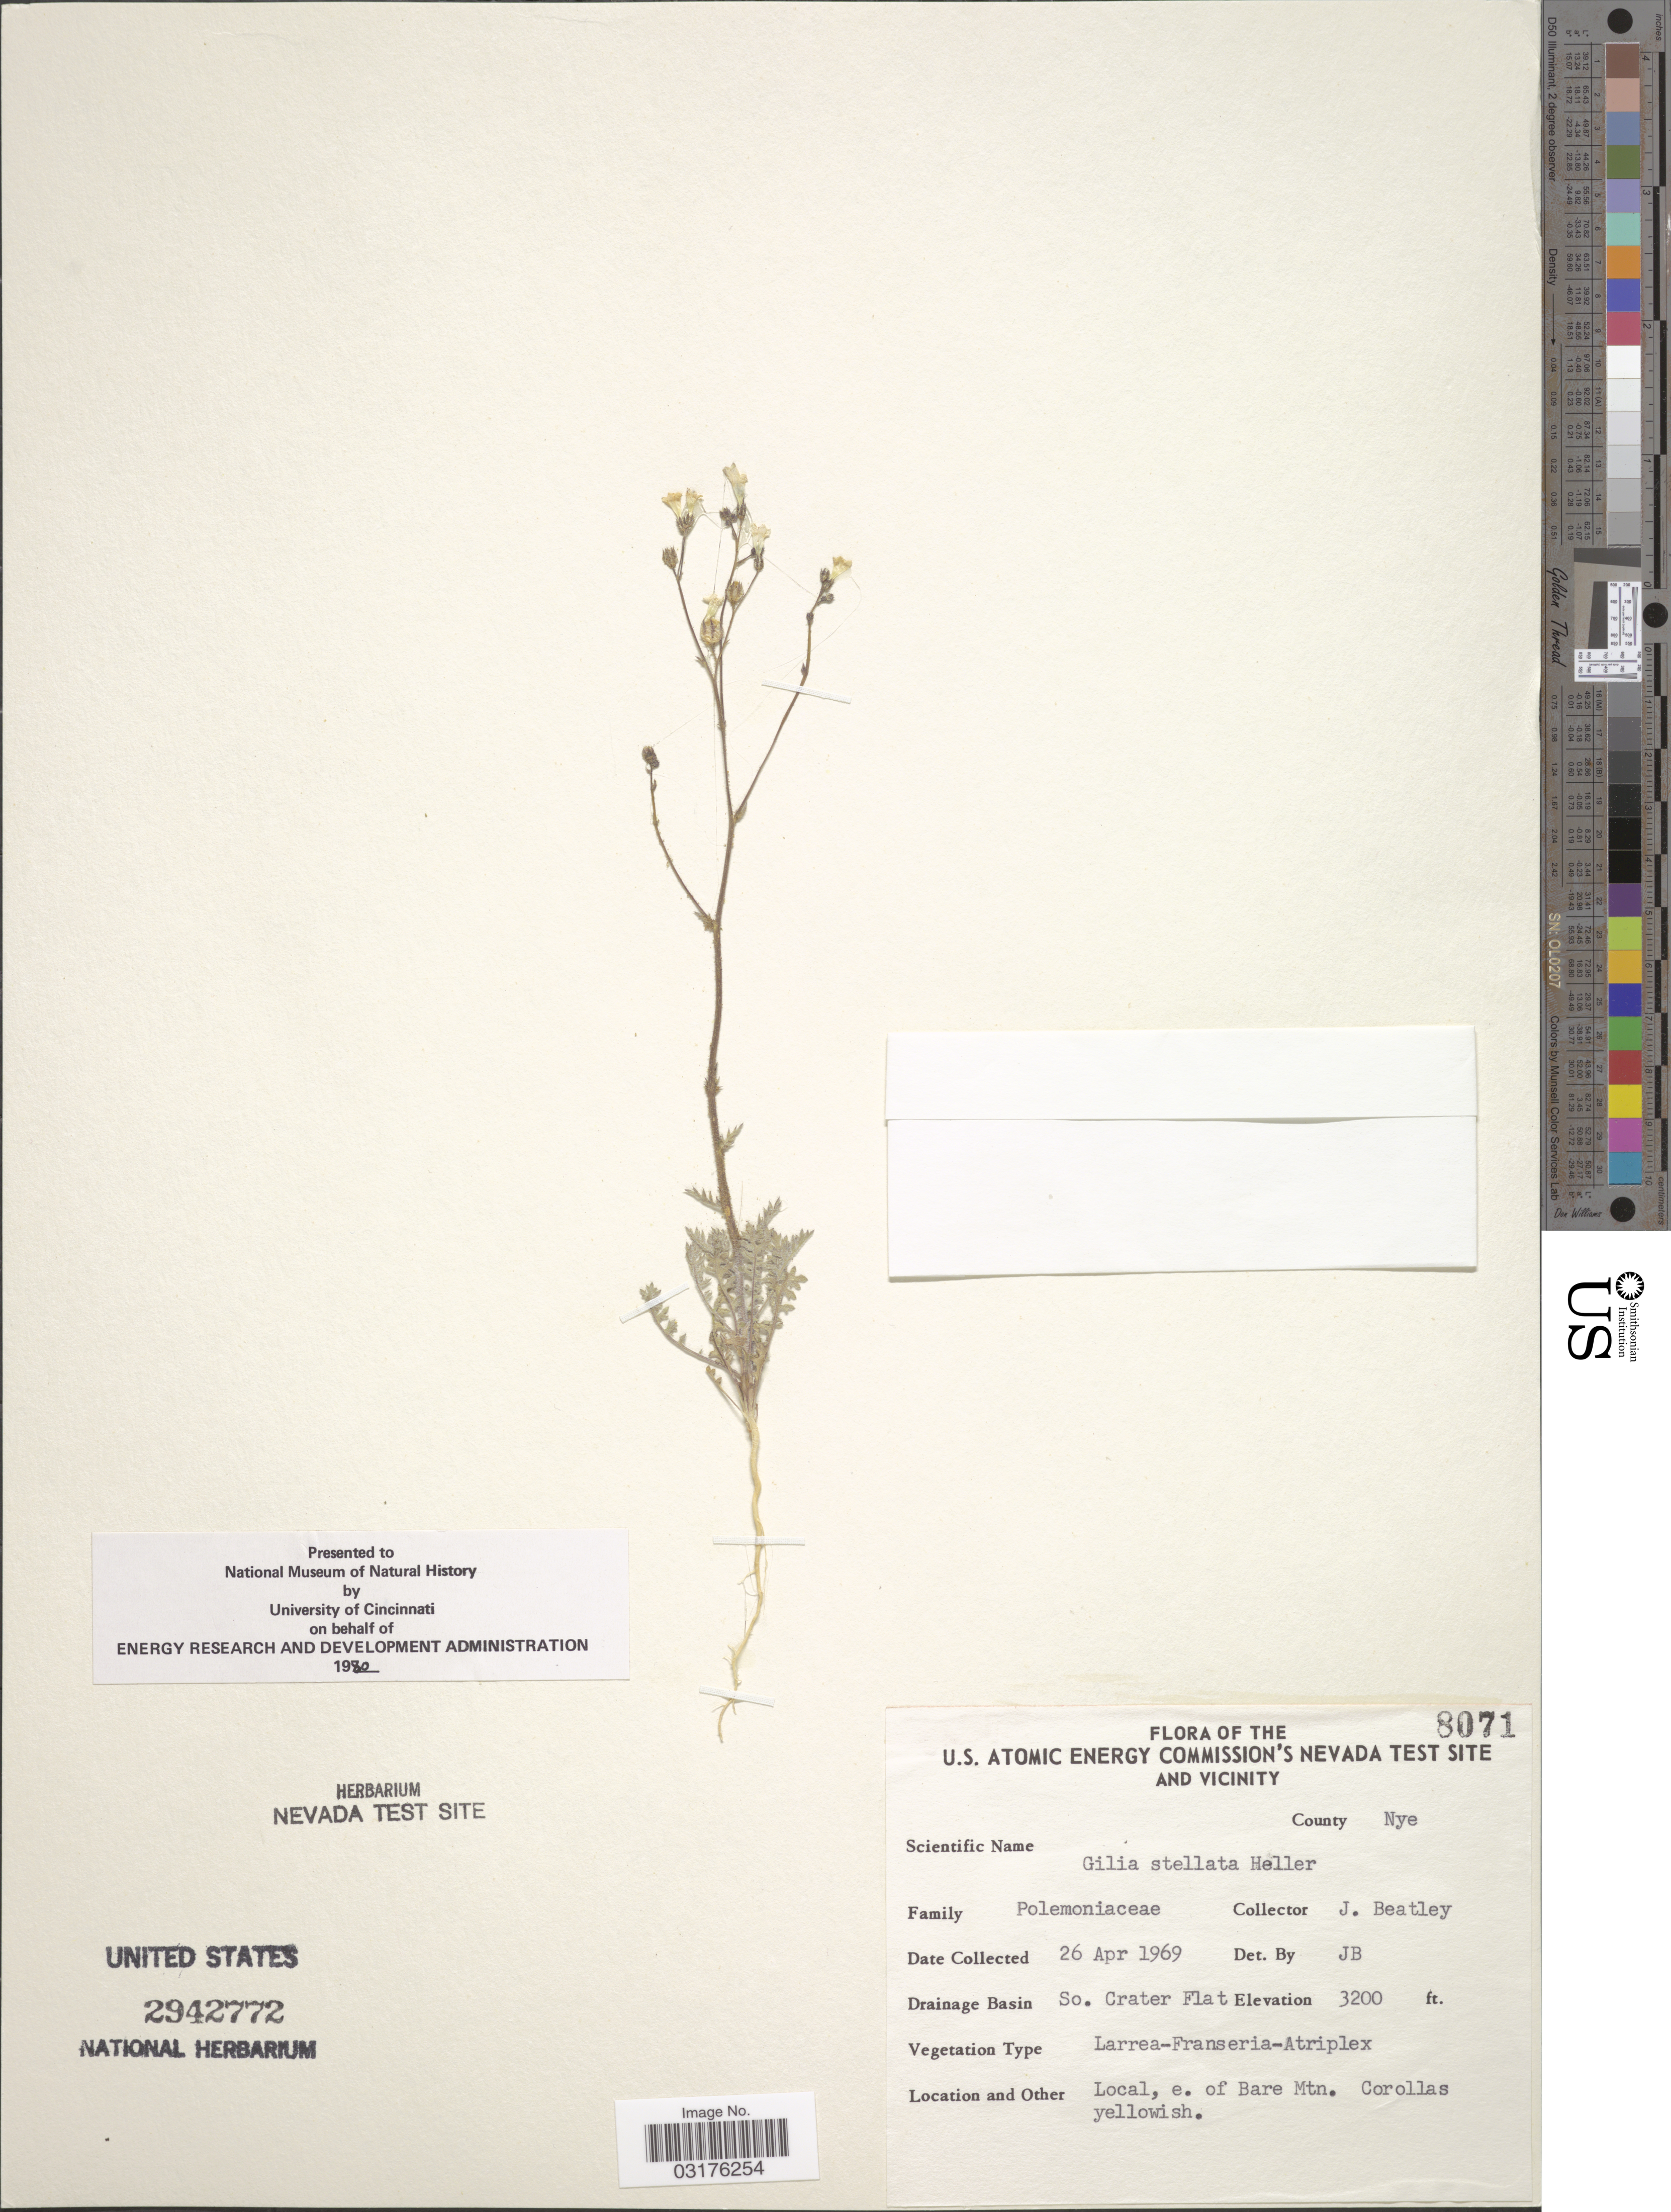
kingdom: Plantae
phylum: Tracheophyta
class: Magnoliopsida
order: Ericales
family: Polemoniaceae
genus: Gilia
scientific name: Gilia stellata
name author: A. Heller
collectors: J. C. Beatley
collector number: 8071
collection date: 1969-04-26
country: United States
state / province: Nevada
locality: The U.S. Atomic Energy Commission's Nevada Test Site And Vicinity, County Nye, Drainage Basin So. Crater Flat, Local, e. of Bare Mtn.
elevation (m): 975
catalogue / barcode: US 2942772